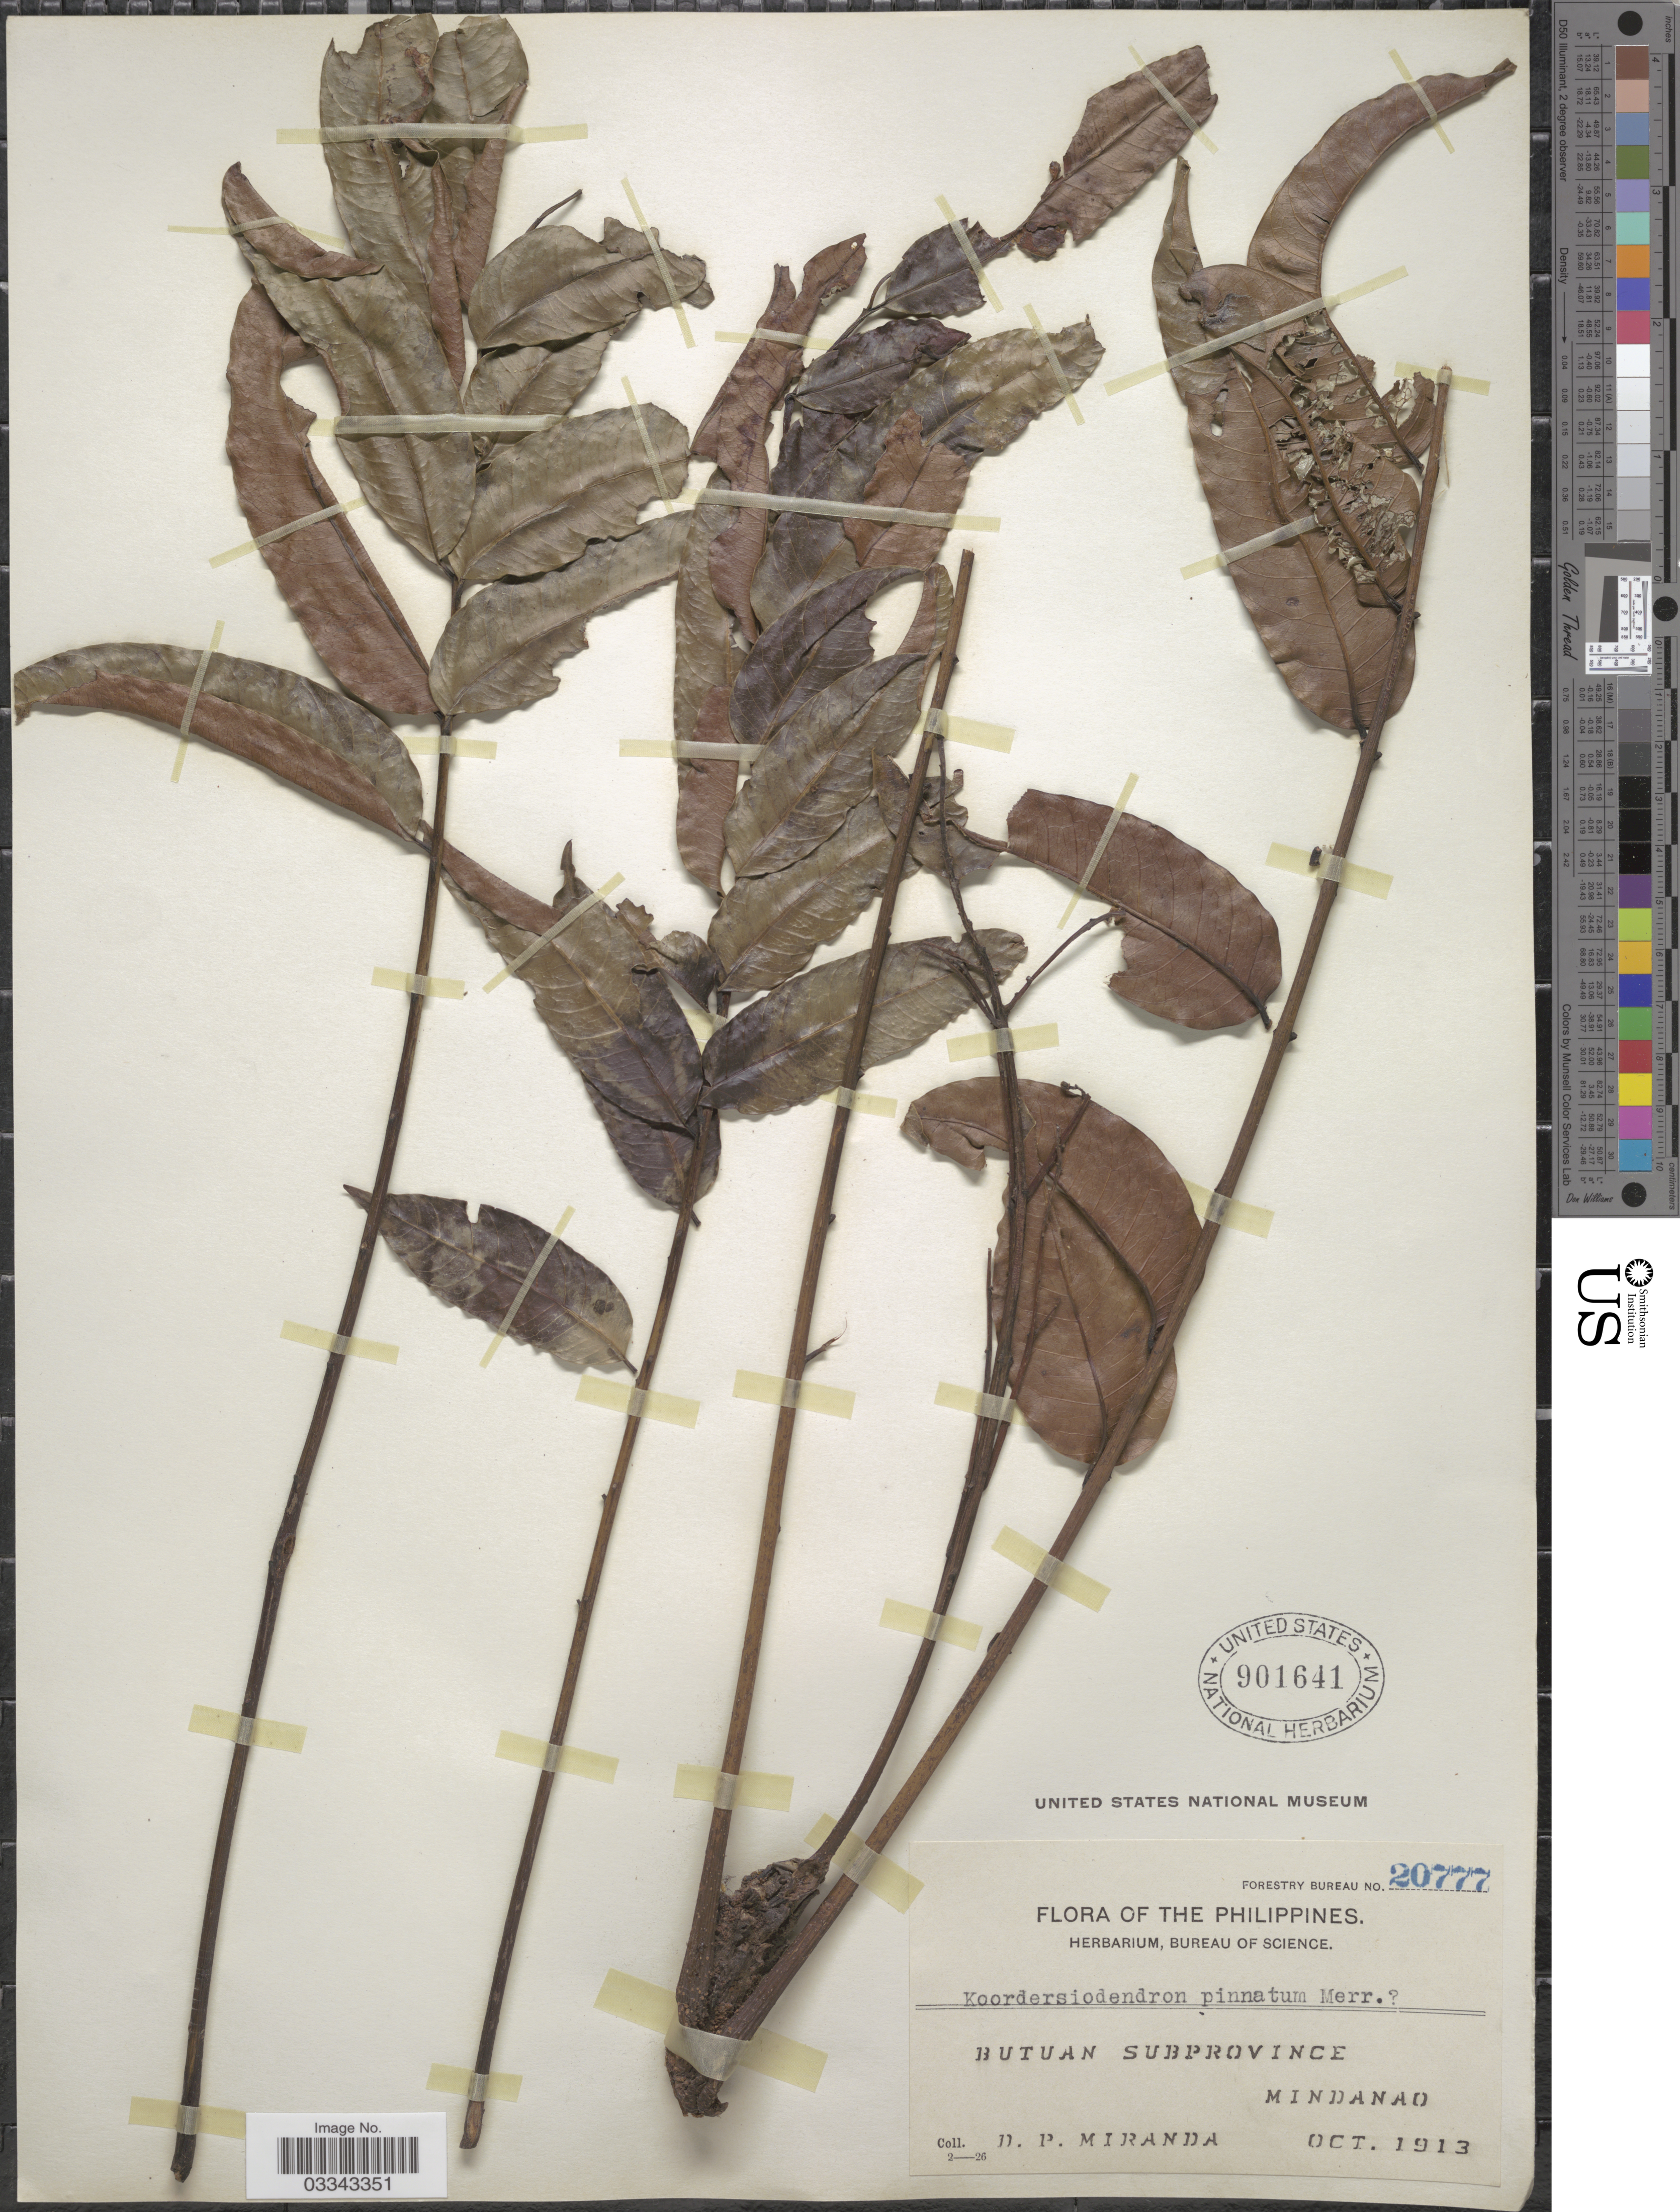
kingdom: Plantae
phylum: Tracheophyta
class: Magnoliopsida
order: Sapindales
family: Anacardiaceae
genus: Koordersiodendron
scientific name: Koordersiodendron pinnatum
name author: (Blanco) Merr.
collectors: D. P. Miranda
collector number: Forestry Bureau 20777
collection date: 1913-10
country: Philippines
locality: Butuan Subprovince, Mindanao.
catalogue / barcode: US 901641